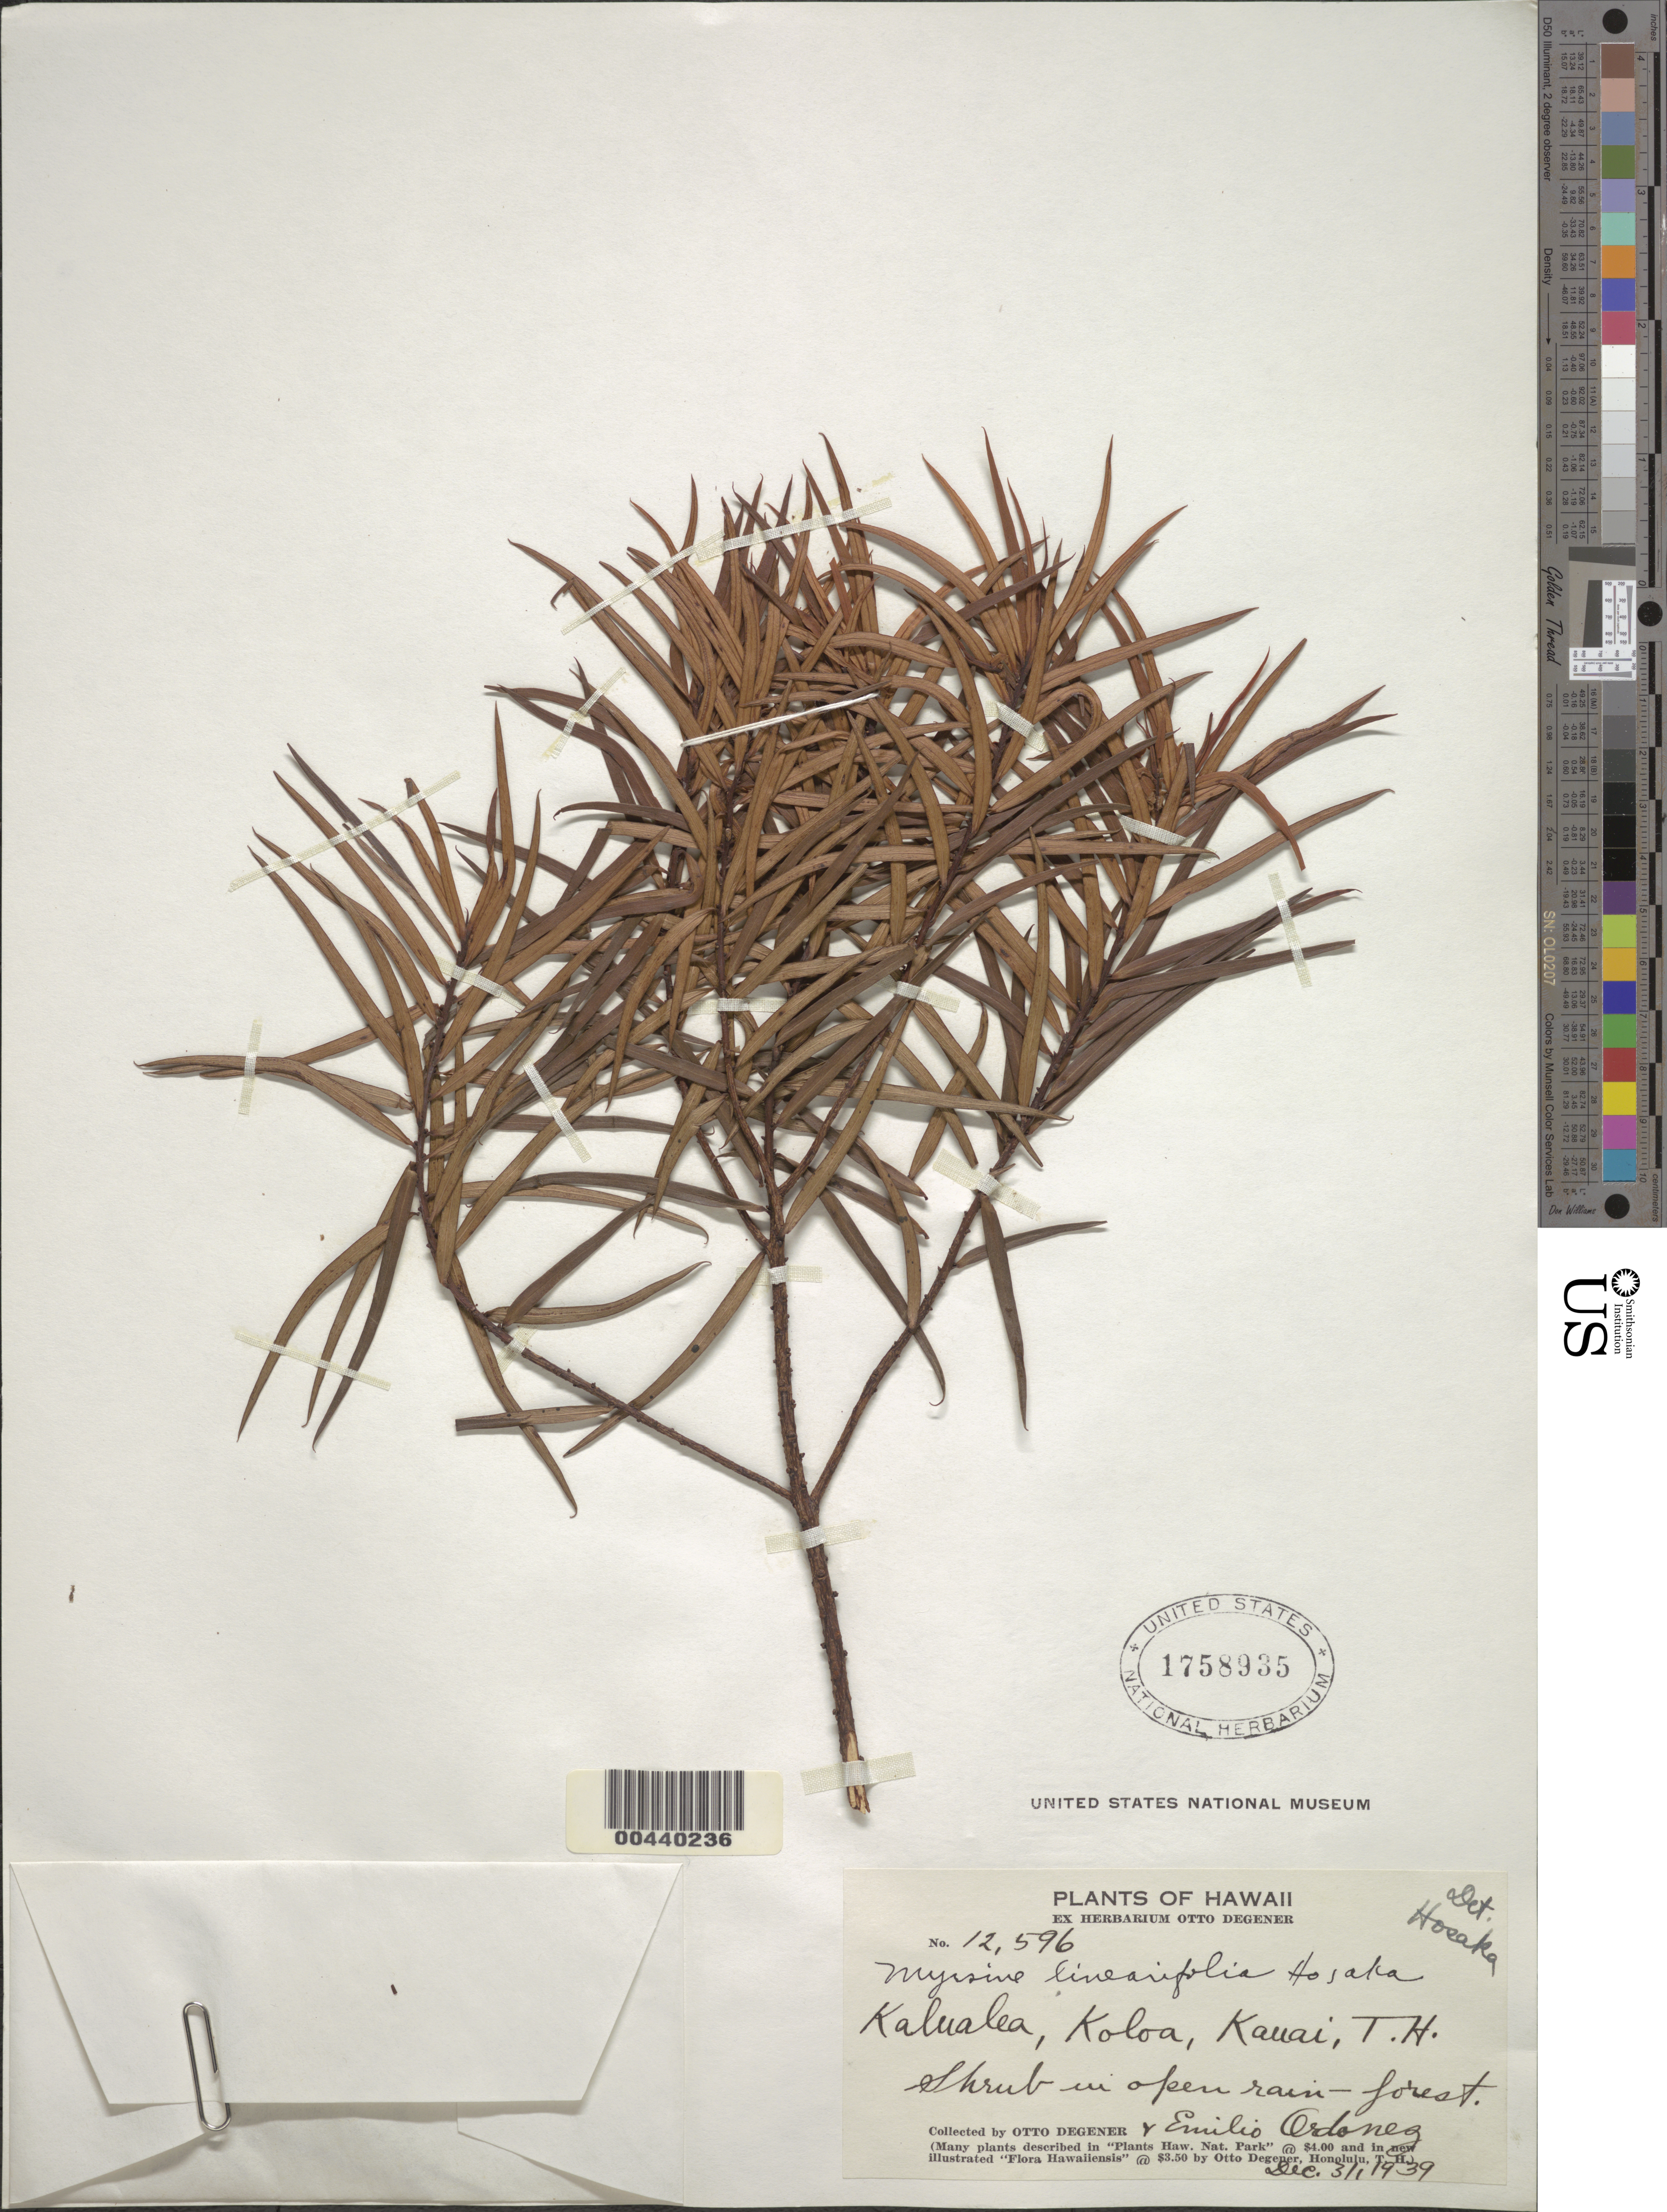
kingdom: Plantae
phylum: Tracheophyta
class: Magnoliopsida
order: Ericales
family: Primulaceae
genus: Myrsine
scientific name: Myrsine linearifolia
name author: Hosaka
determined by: Hosaka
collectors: O. Degener & E. Ordonez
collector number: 12596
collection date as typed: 31 Dec 1939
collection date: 1939-12-31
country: United States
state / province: Hawaii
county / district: Kauai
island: Kaua'i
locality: Kalualea, Koloa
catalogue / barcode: US 1758935